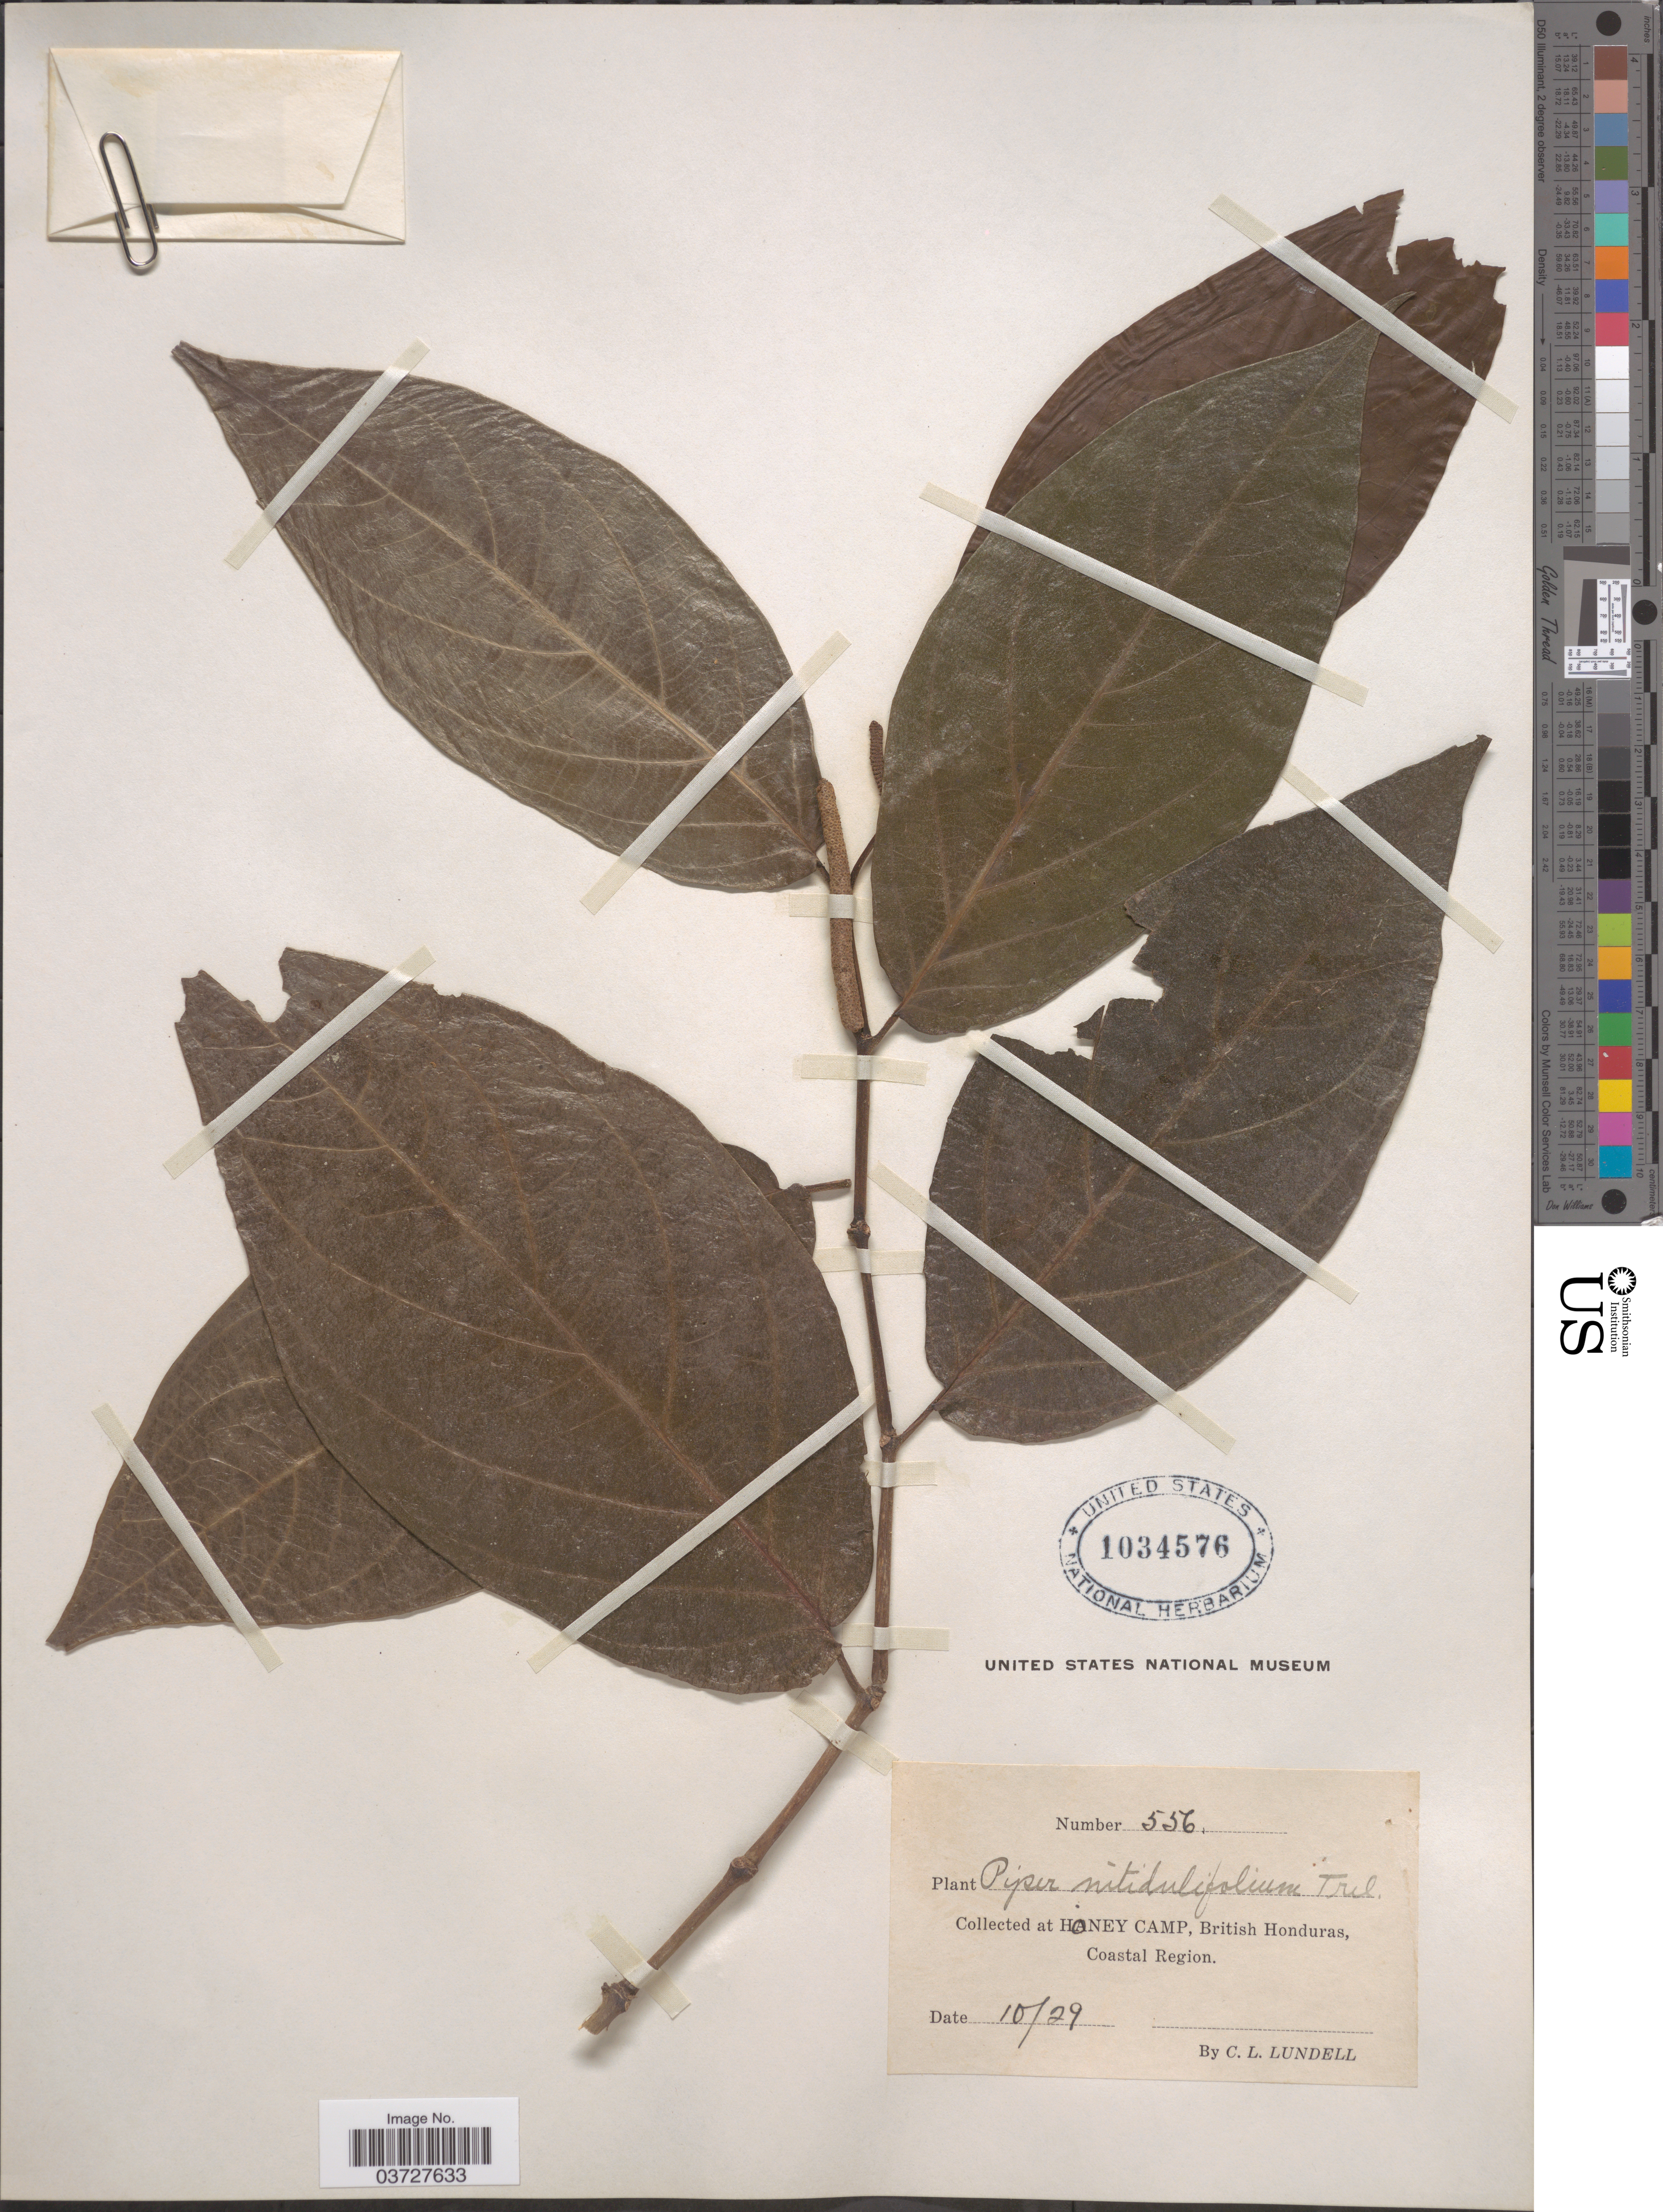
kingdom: Plantae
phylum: Tracheophyta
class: Magnoliopsida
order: Piperales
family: Piperaceae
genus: Piper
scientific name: Piper nitidulifolium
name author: Trel.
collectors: C. L. Lundell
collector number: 556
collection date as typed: Transcribed d/m/y: /10/29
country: Belize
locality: Honey Camp, British Honduras, Coastal Region.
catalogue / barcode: US 1034576